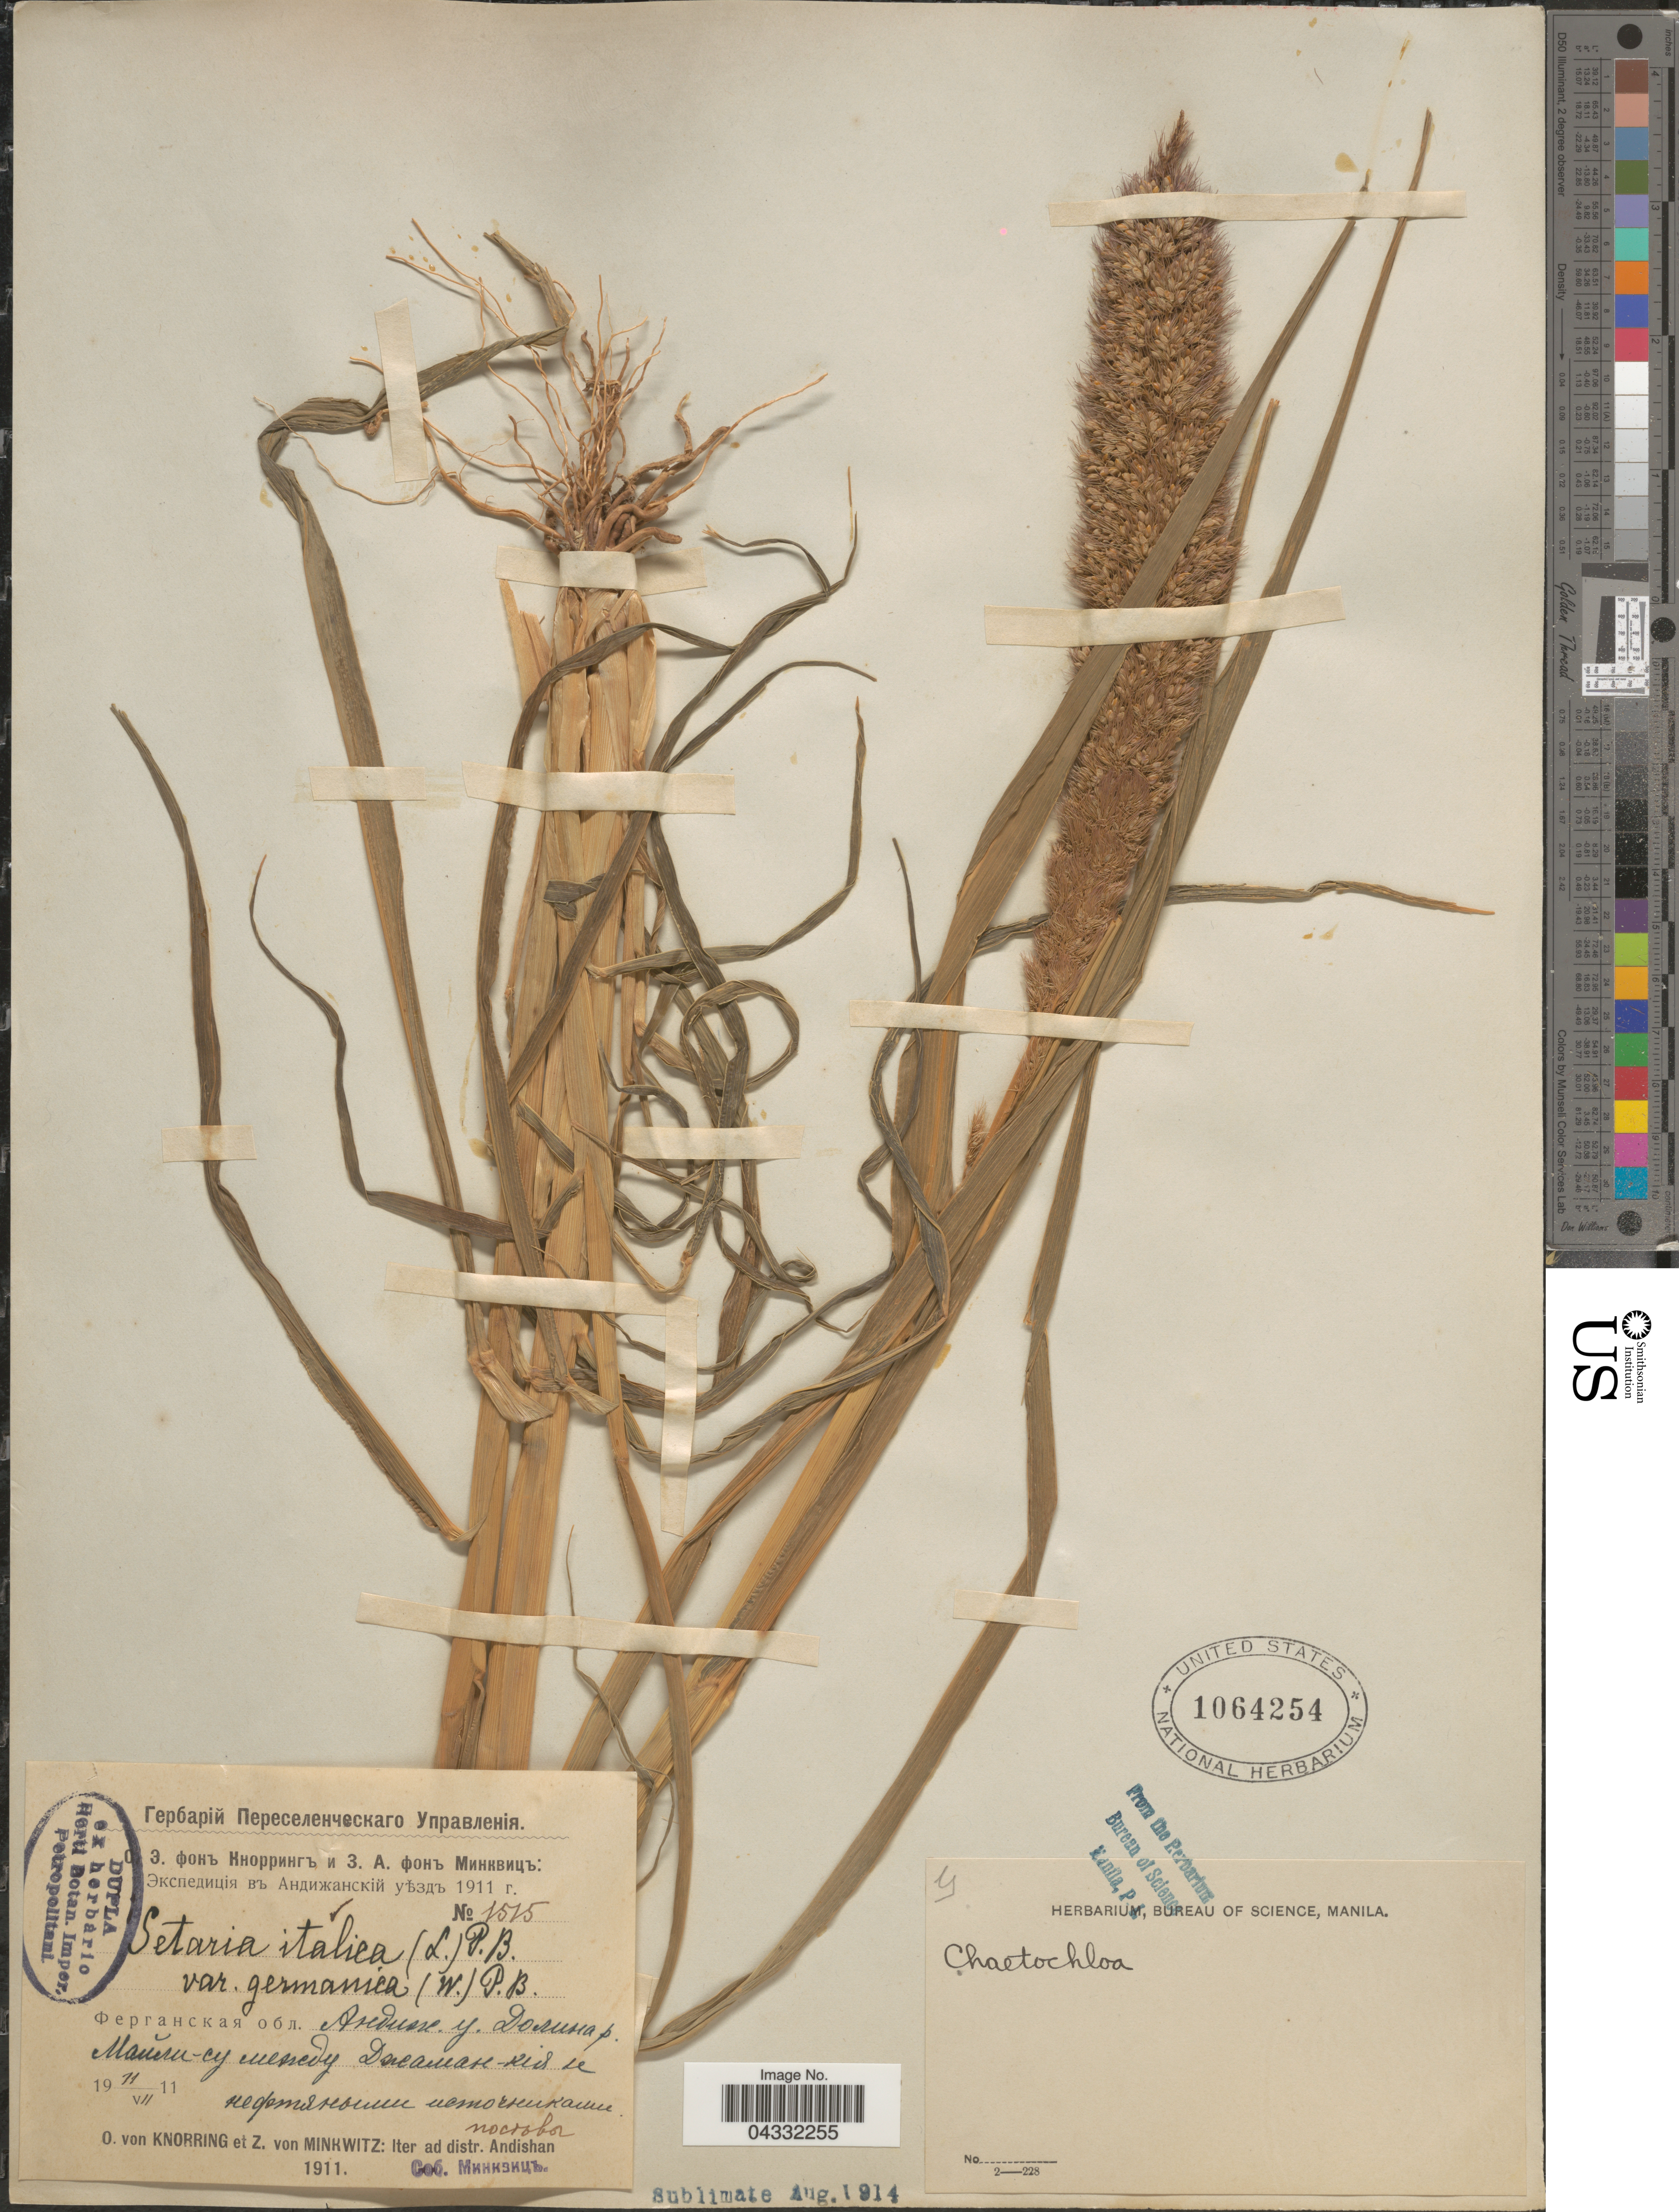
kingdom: Plantae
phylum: Tracheophyta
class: Liliopsida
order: Poales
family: Poaceae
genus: Setaria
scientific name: Setaria italica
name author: (L.) P. Beauv.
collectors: O. Knorring & Z. Minkwitz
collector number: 1515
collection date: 1911-07-11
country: Uzbekistan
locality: Iter ad distr. Andishan. Valley of river Mayli-su beetween Dzhaman and oil sources.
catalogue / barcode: US 1064254